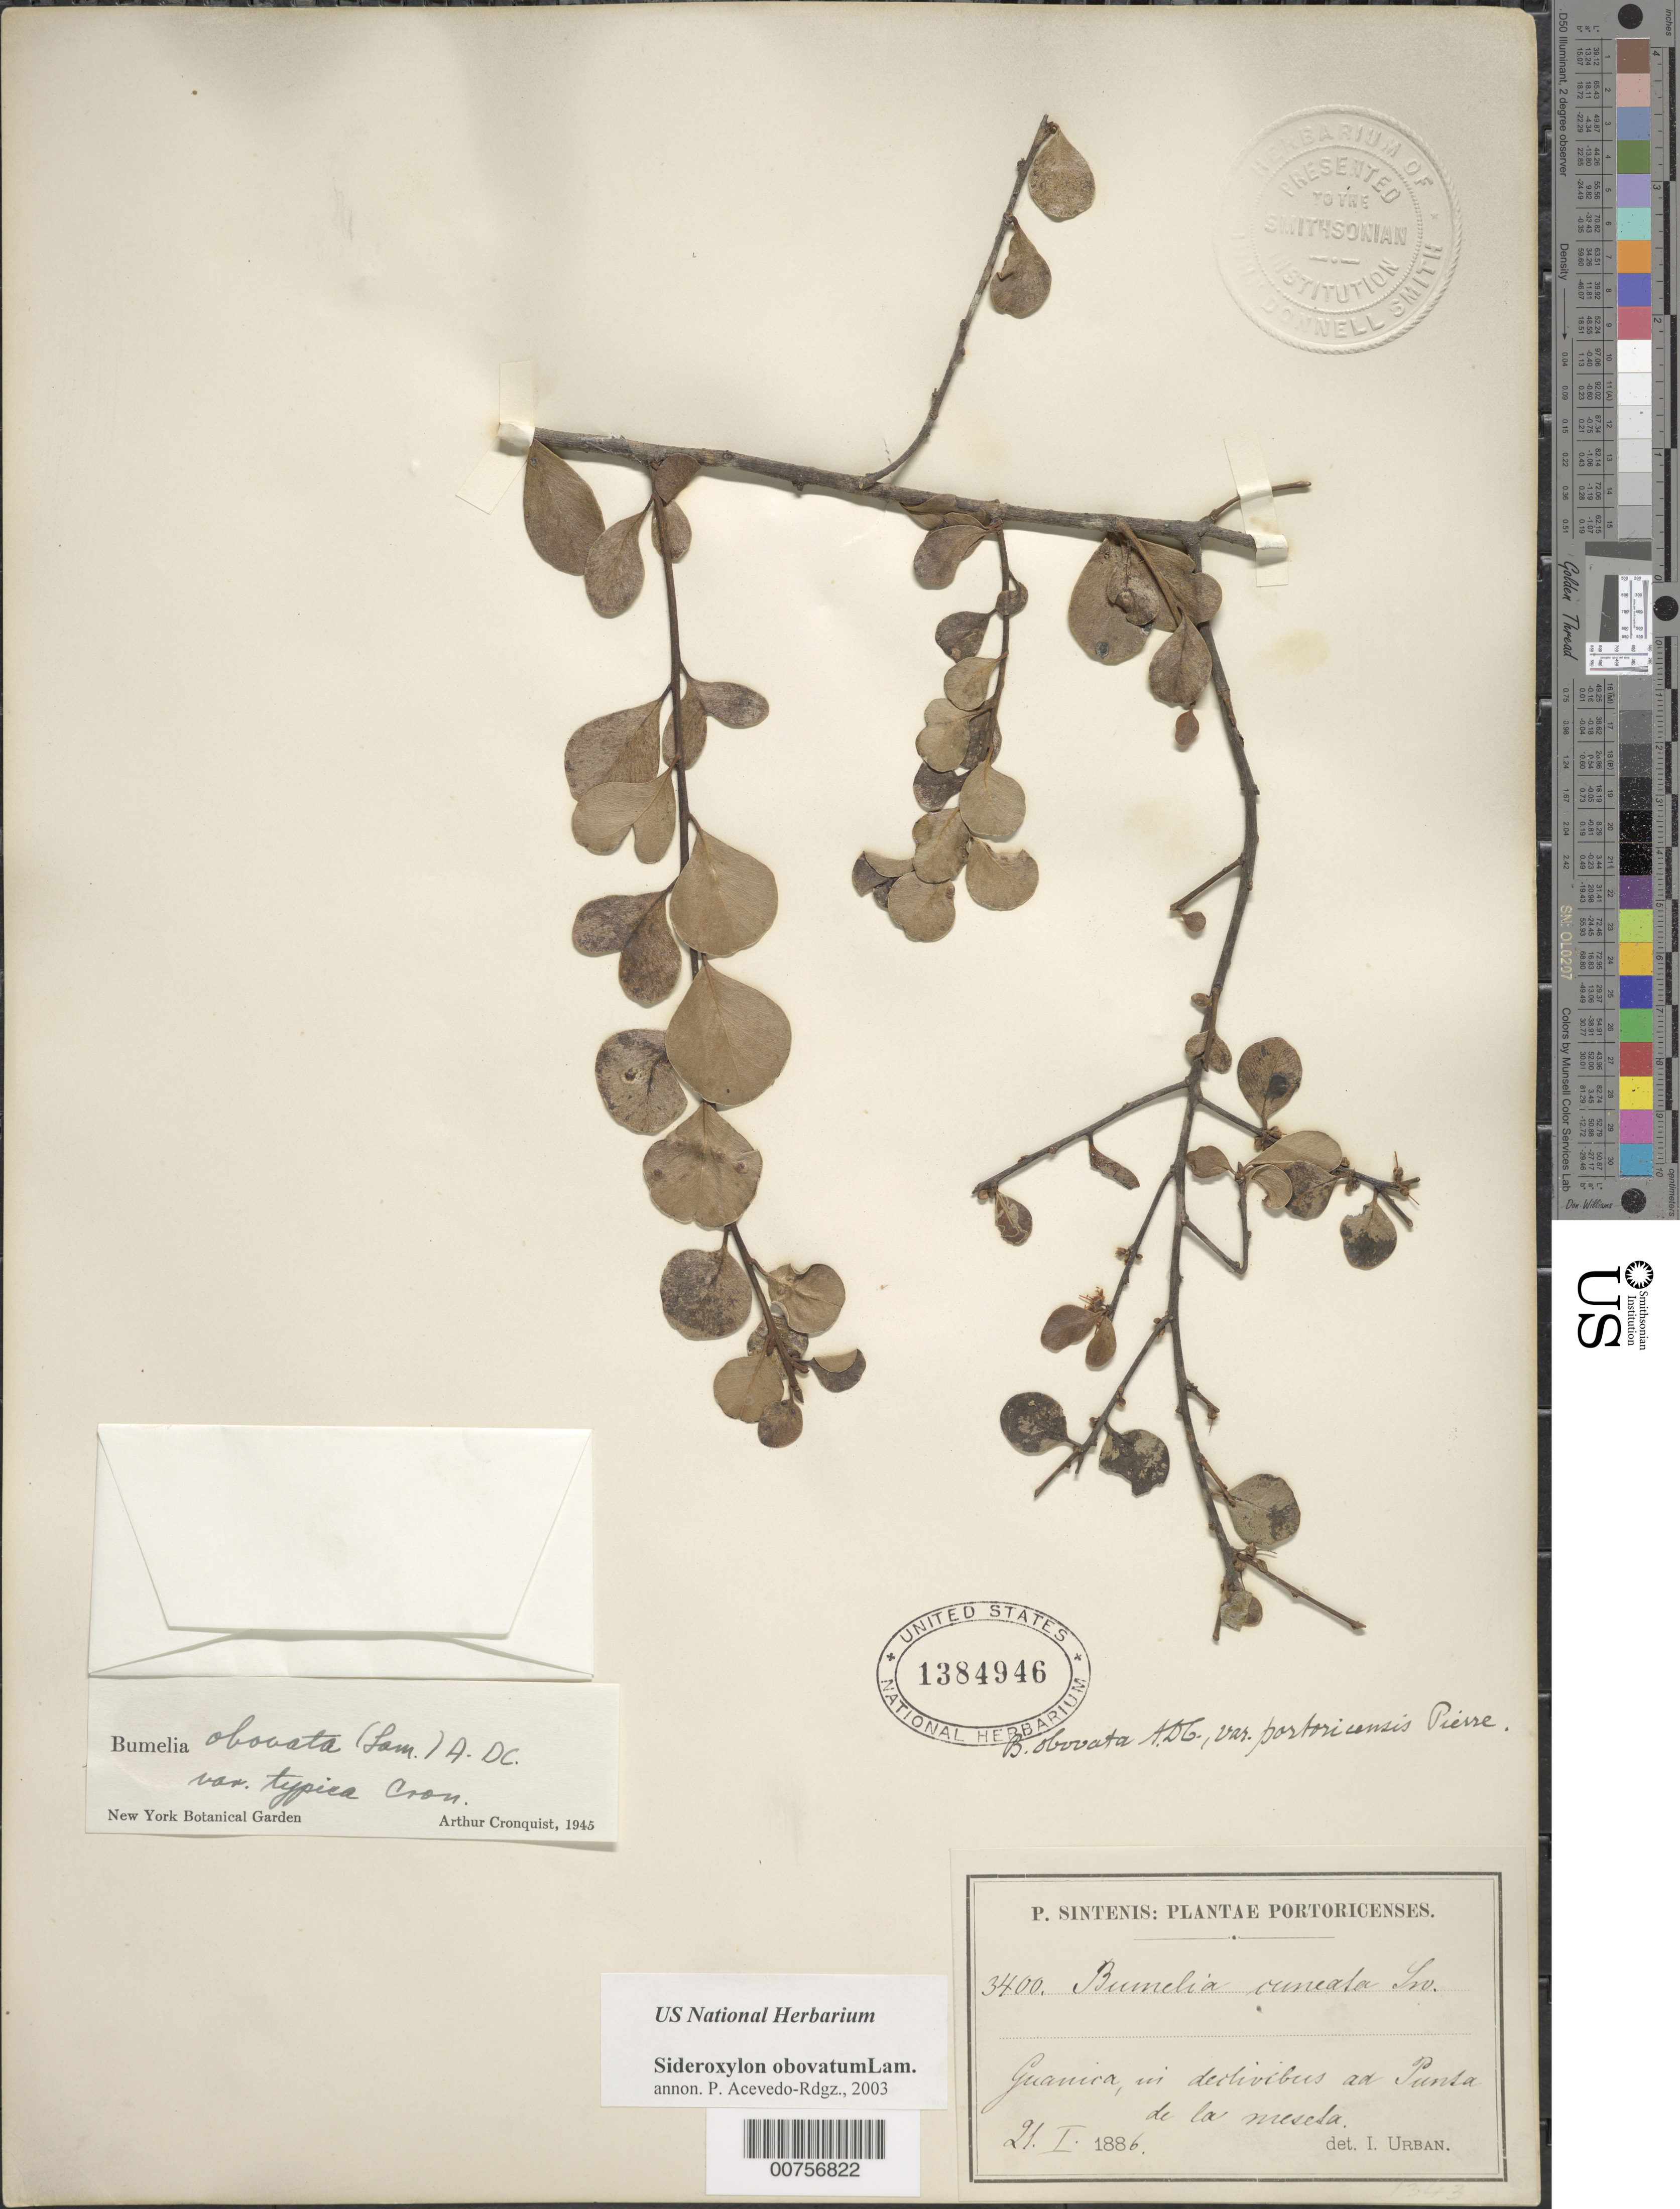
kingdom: Plantae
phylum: Tracheophyta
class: Magnoliopsida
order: Ericales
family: Sapotaceae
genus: Sideroxylon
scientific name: Sideroxylon obovatum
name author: Lam.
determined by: Acevedo-Rodríguez, P., (BOT), Smithsonian Institution - National Museum of Natural History (UNITED STATES)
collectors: P. Sintenis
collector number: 3400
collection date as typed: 21 Jan 1886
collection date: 1886-01-21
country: Puerto Rico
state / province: Guánica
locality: Guanica, in declivibus ad Punta de la meseta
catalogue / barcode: US 1384946